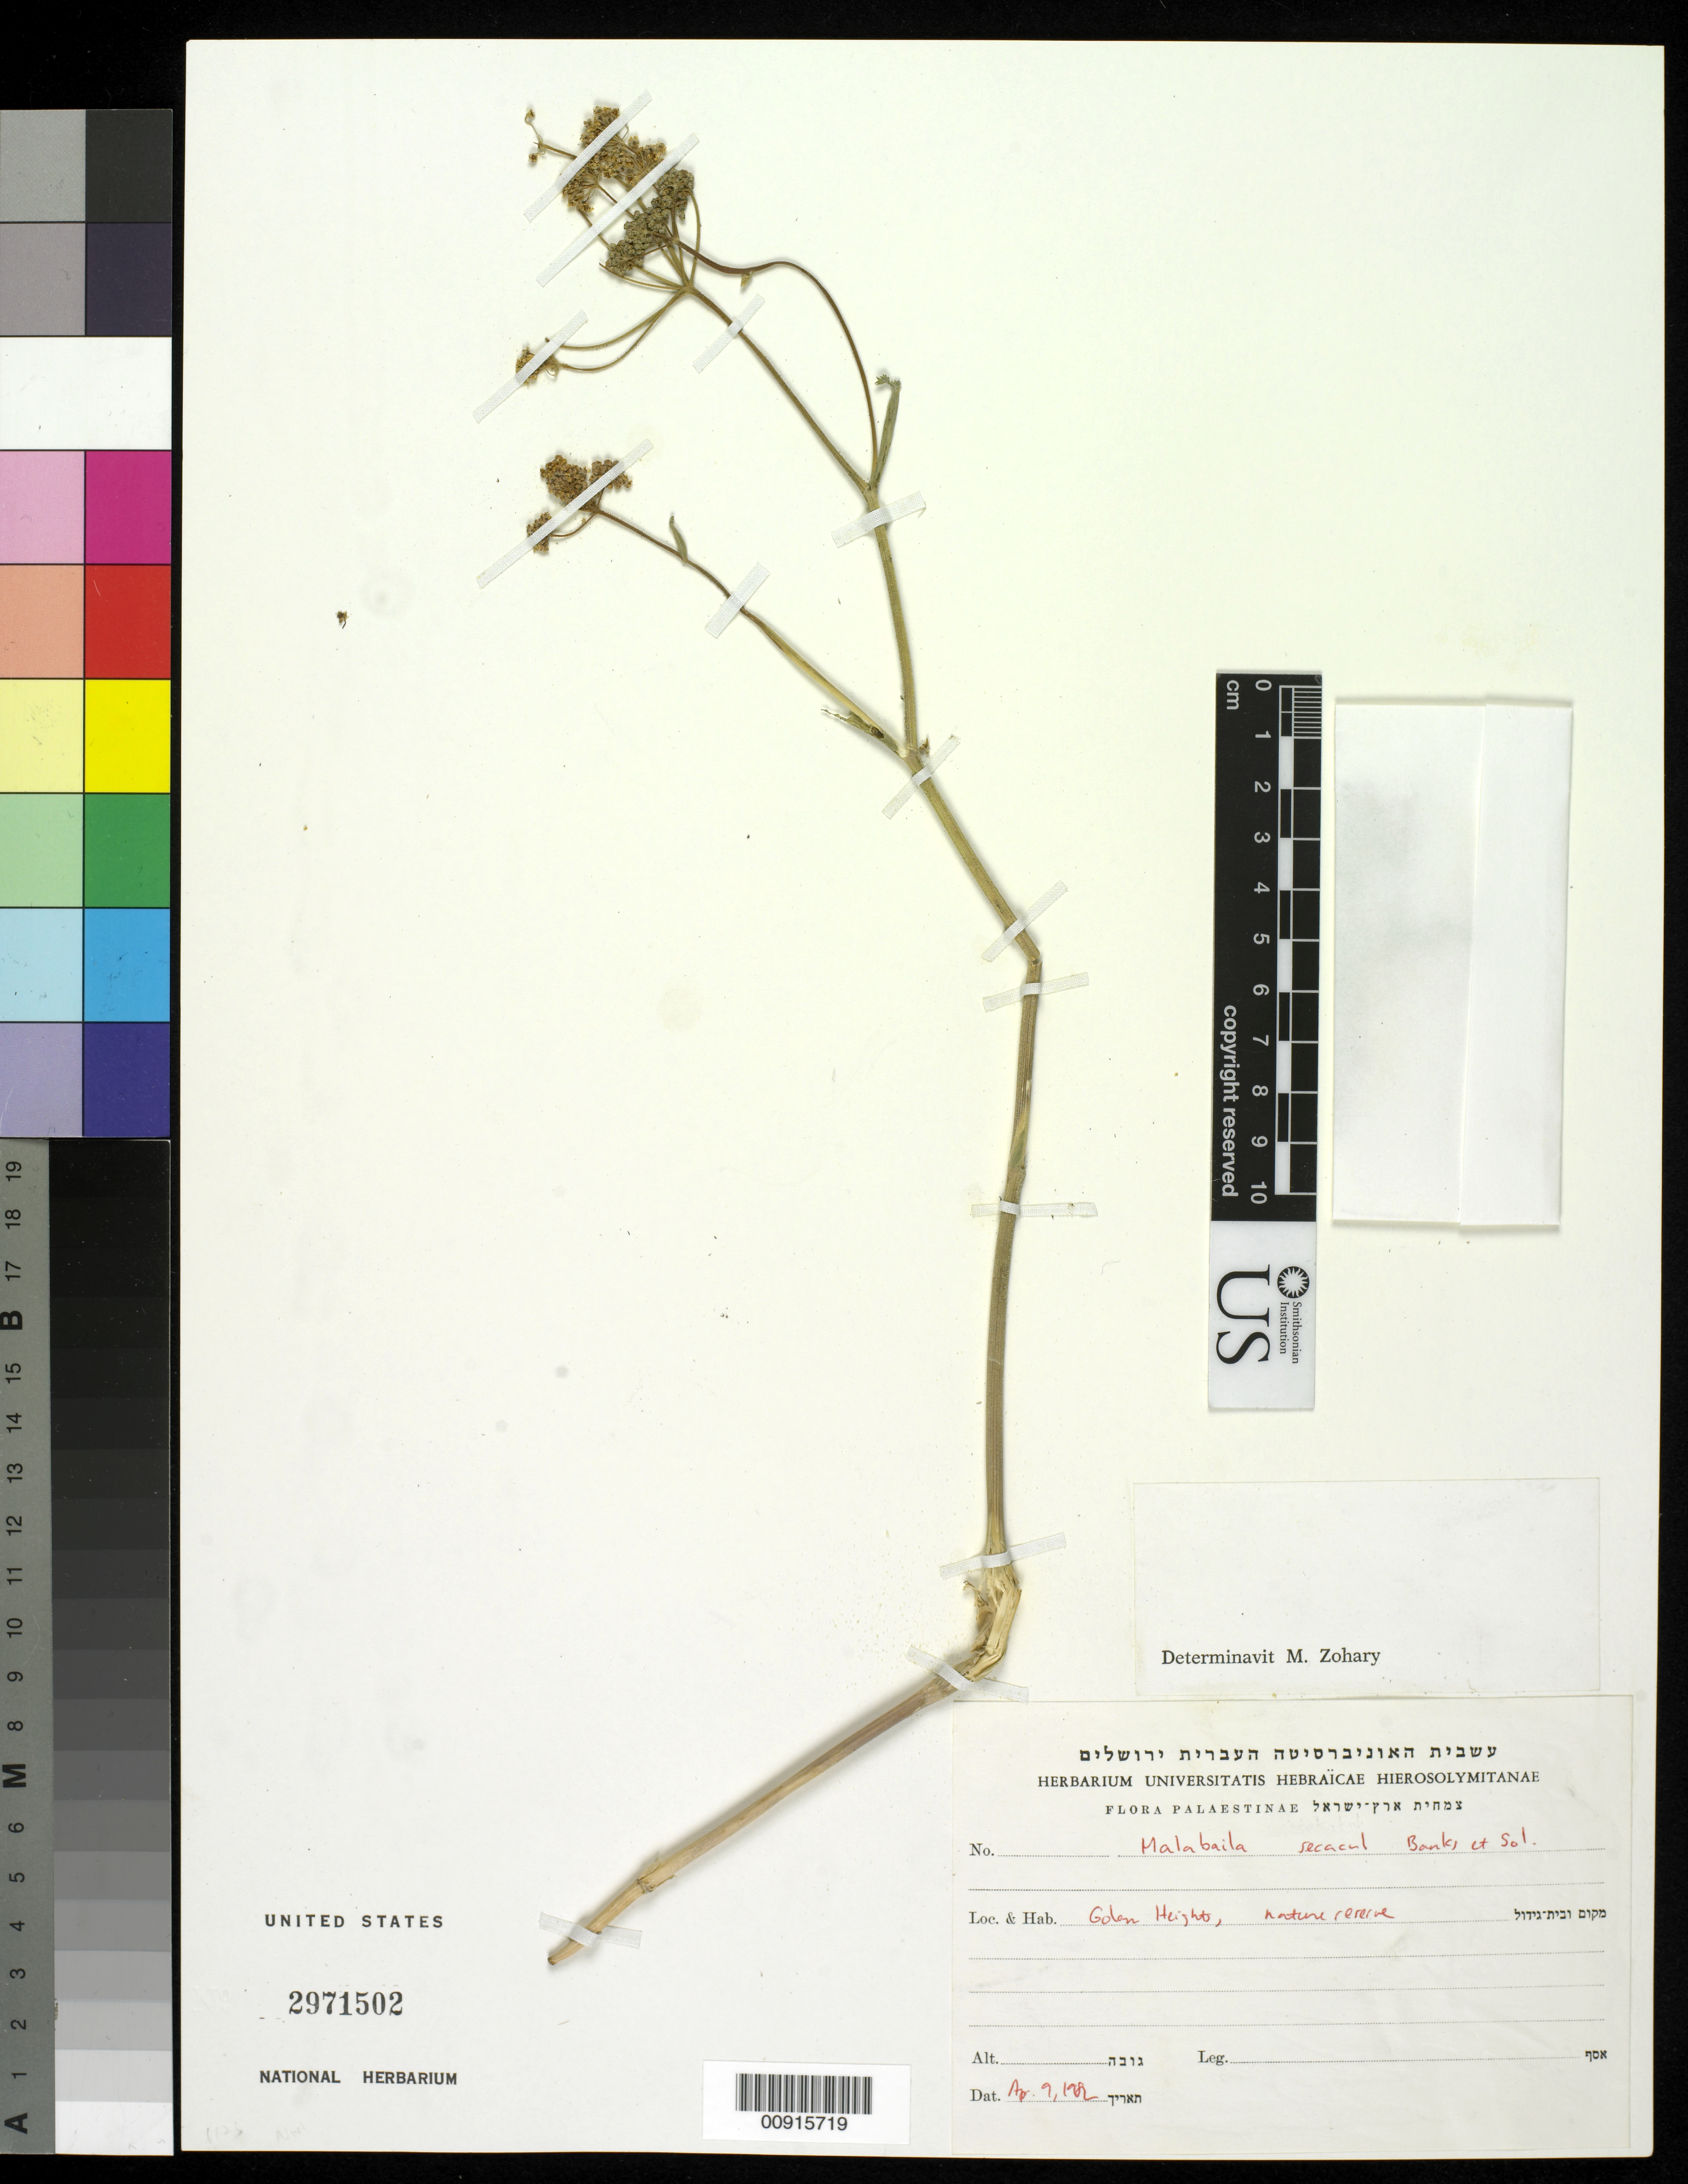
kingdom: Plantae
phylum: Tracheophyta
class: Magnoliopsida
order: Apiales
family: Apiaceae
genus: Malabaila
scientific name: Malabaila sekakul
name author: Boiss.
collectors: Herbarium Universitatis Hebraicae Hierosolymitanae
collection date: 1982-04-09 or 1982-09-04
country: Israel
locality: Golen Heights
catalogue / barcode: US 2971502